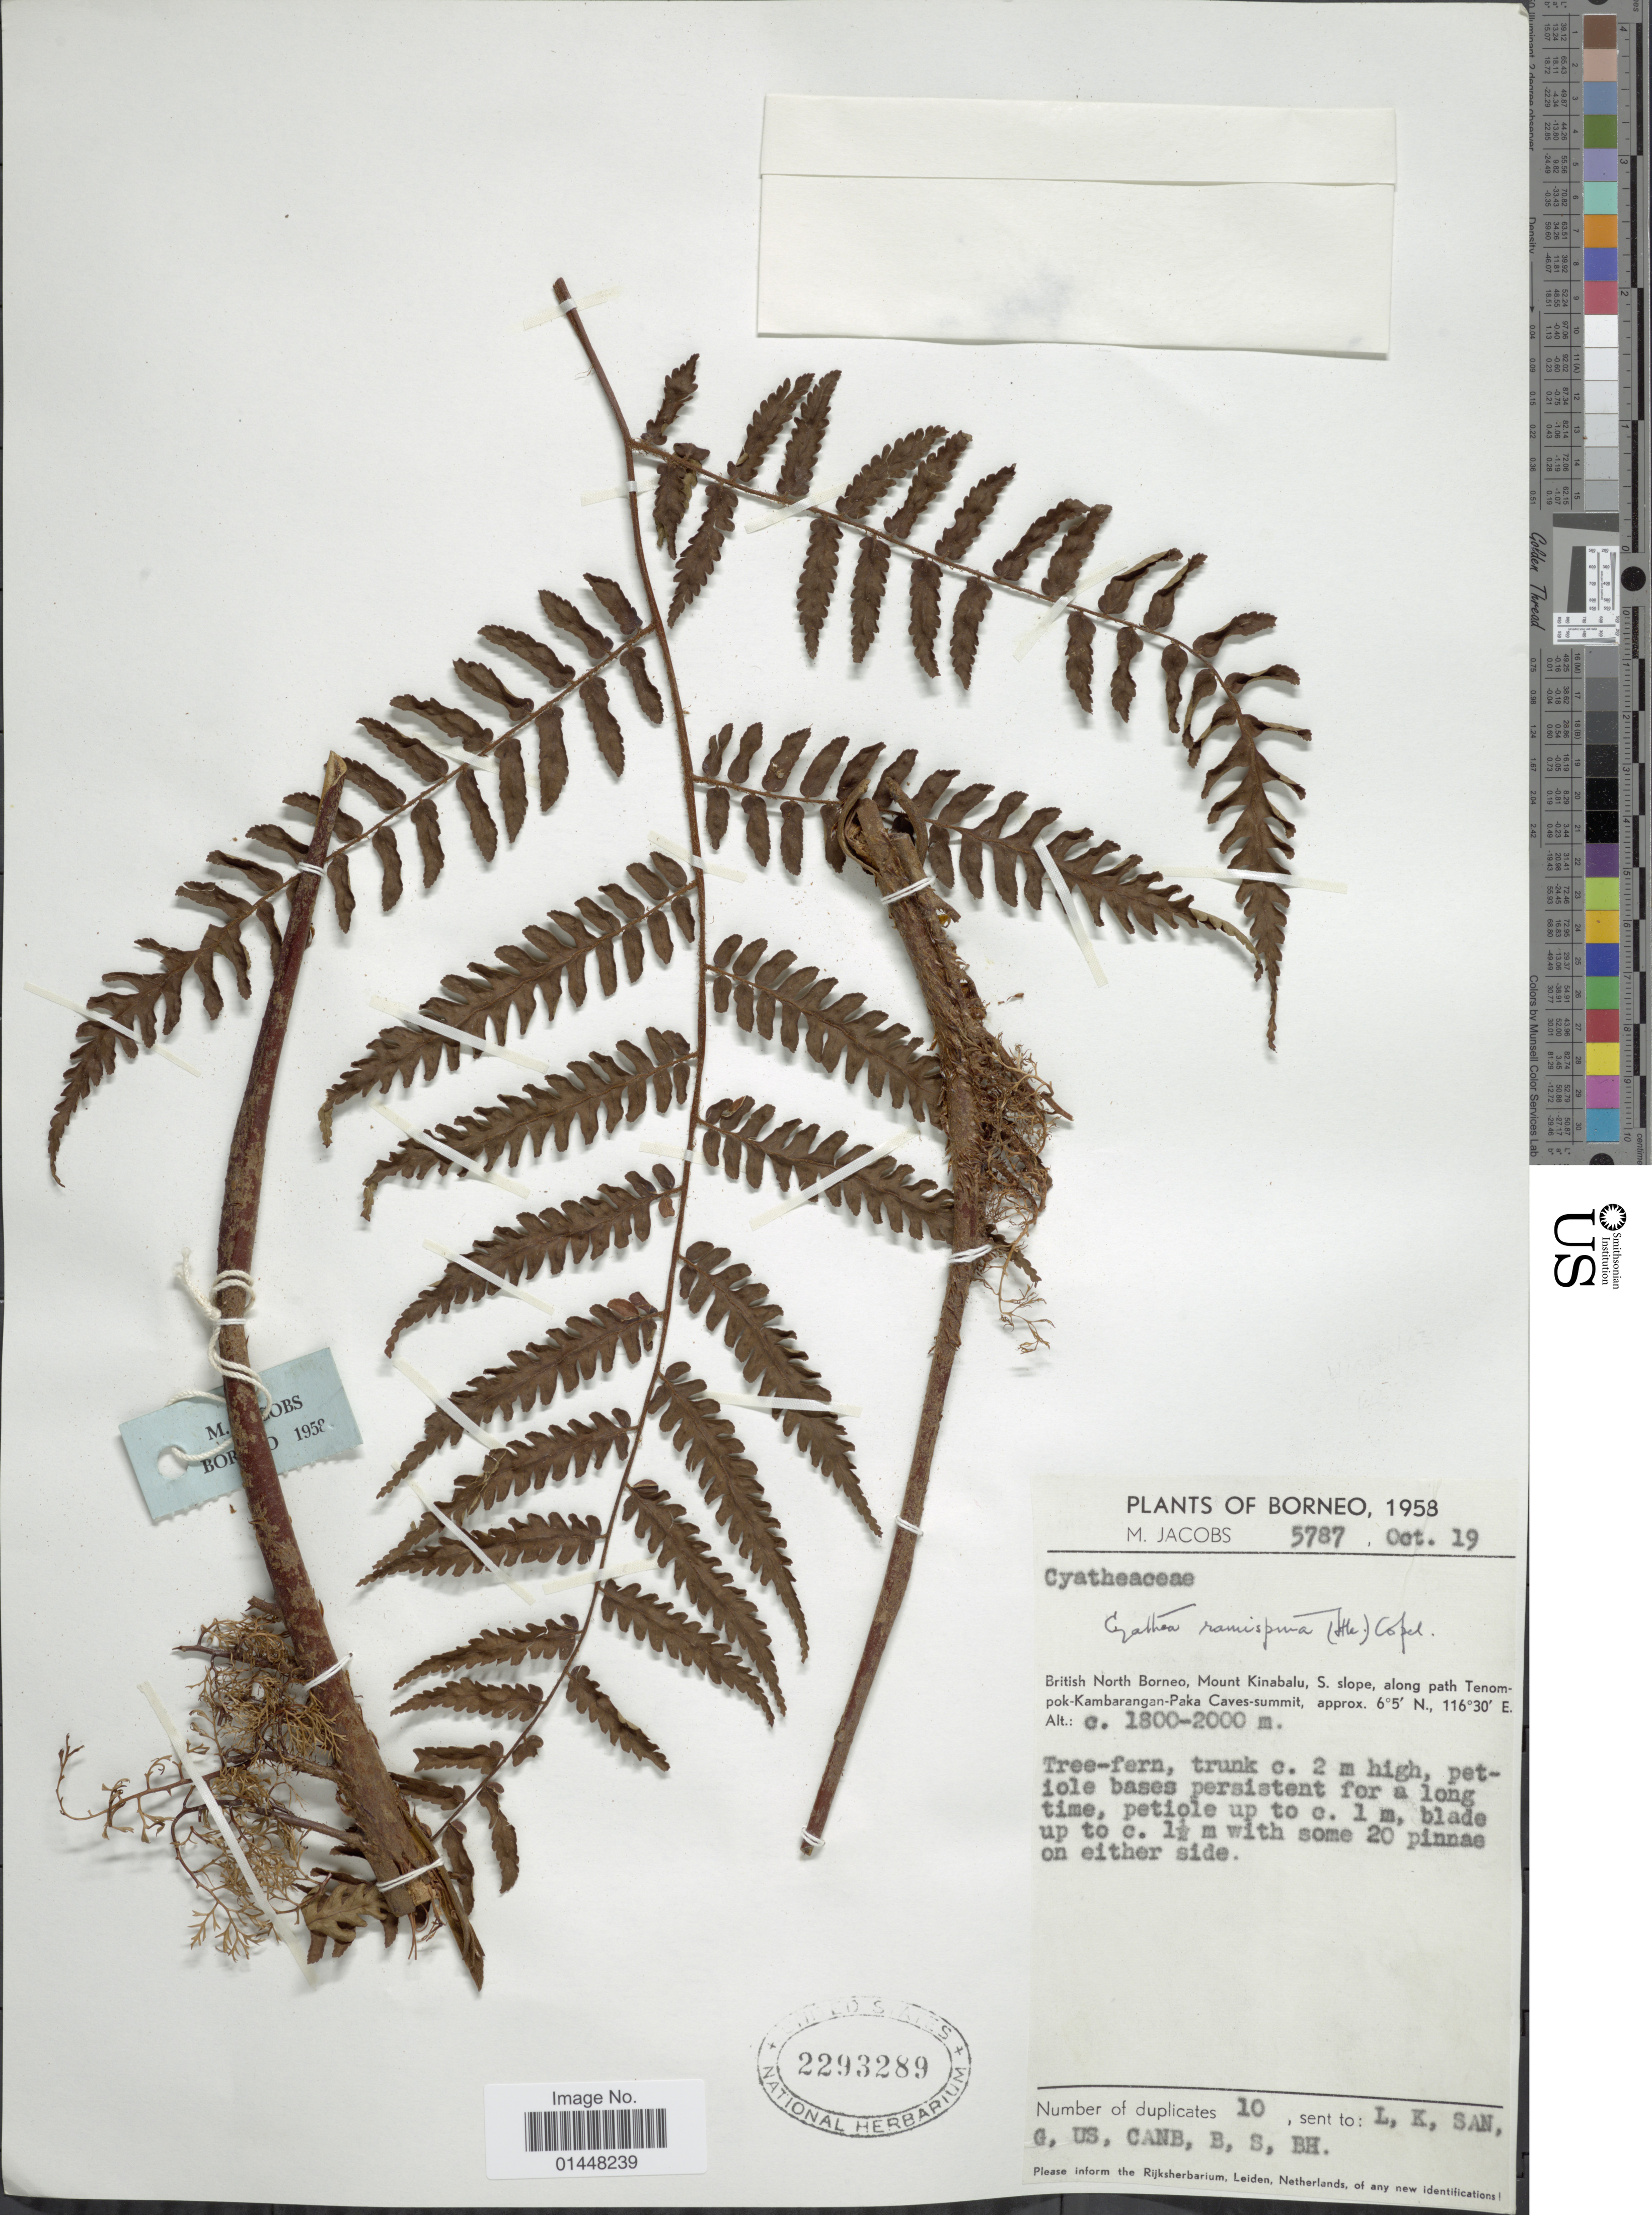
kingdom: Plantae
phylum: Tracheophyta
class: Polypodiopsida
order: Cyatheales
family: Cyatheaceae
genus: Gymnosphaera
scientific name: Gymnosphaera ramispina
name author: (Hook.) Copel.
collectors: M. Jacobs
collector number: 5787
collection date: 1958-10-19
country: Malaysia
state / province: Sabah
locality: Borneo. British North Borneo, Mount Kinabalu, S. slope, along path Tenommpok-Kambarangan-Paka Caves-summit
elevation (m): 1800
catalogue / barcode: US 2293289